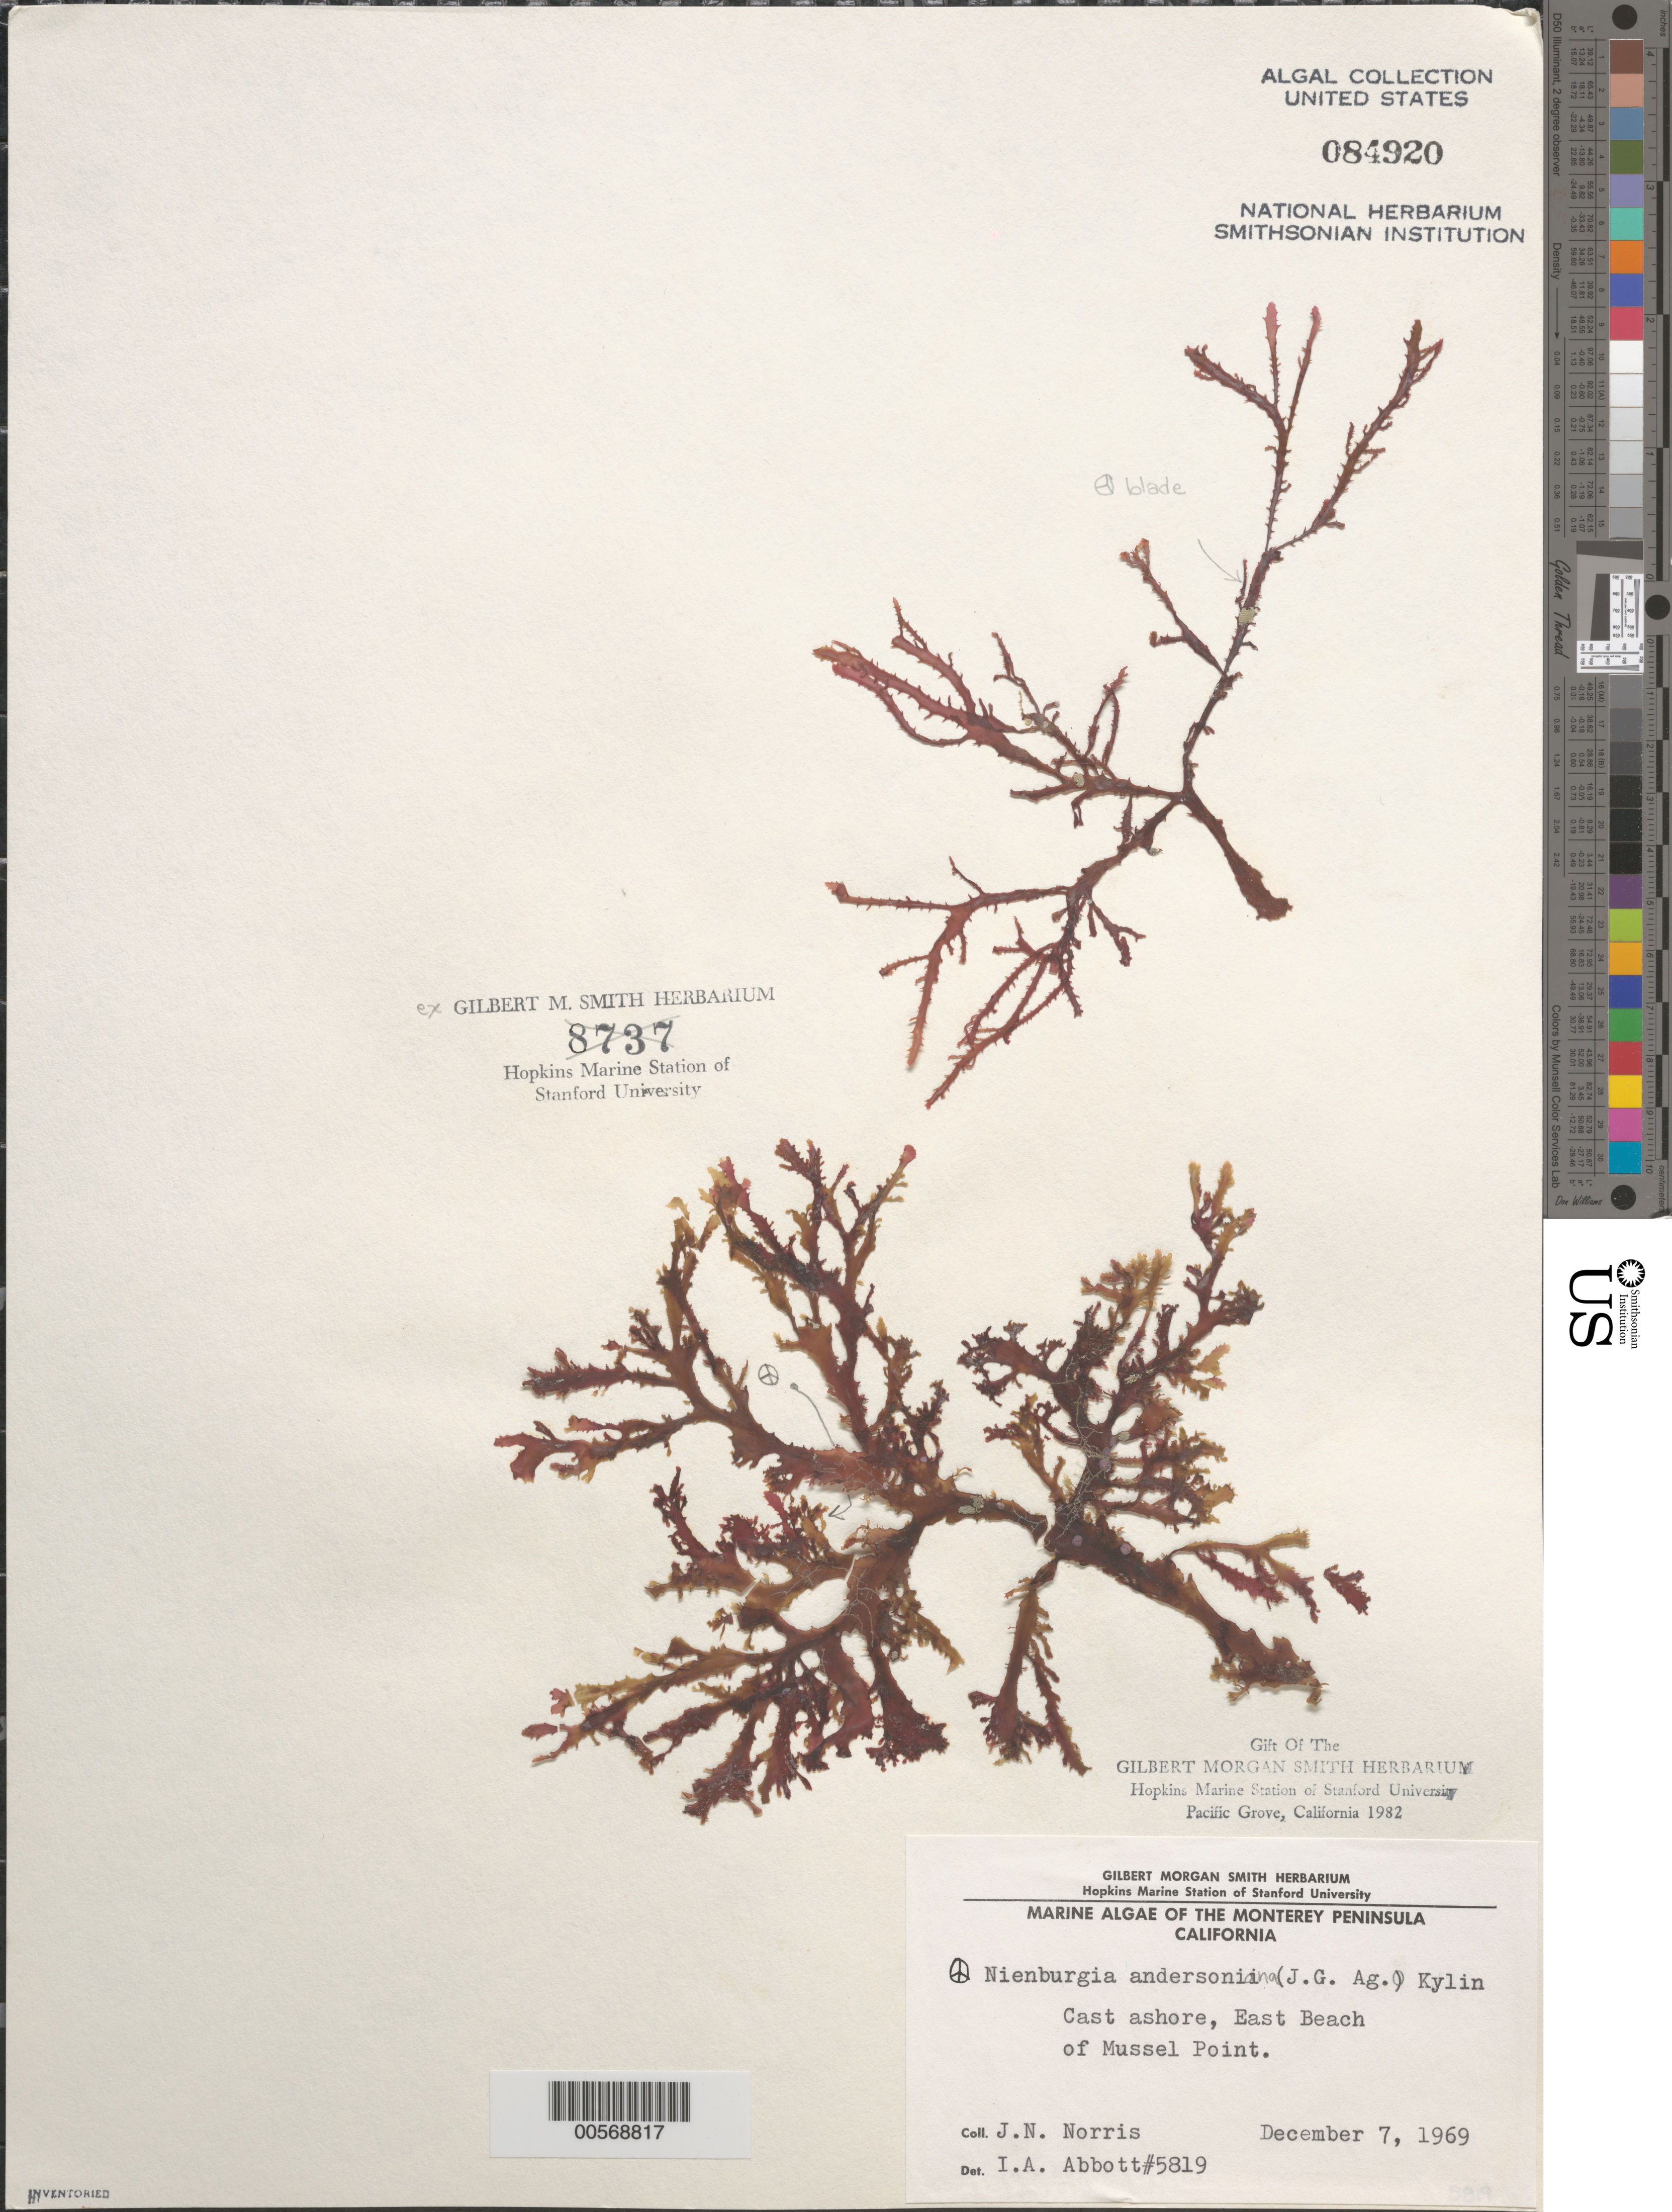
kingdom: Plantae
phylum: Rhodophyta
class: Florideophyceae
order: Ceramiales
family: Delesseriaceae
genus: Nienburgia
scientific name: Nienburgia andersoniana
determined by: Abbott, Isabella A.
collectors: J. N. Norris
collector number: IAA 5819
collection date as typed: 07 Dec 1969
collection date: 1969-12-07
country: United States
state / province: California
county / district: Monterey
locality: East beach of Mussel Point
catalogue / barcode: US 84920